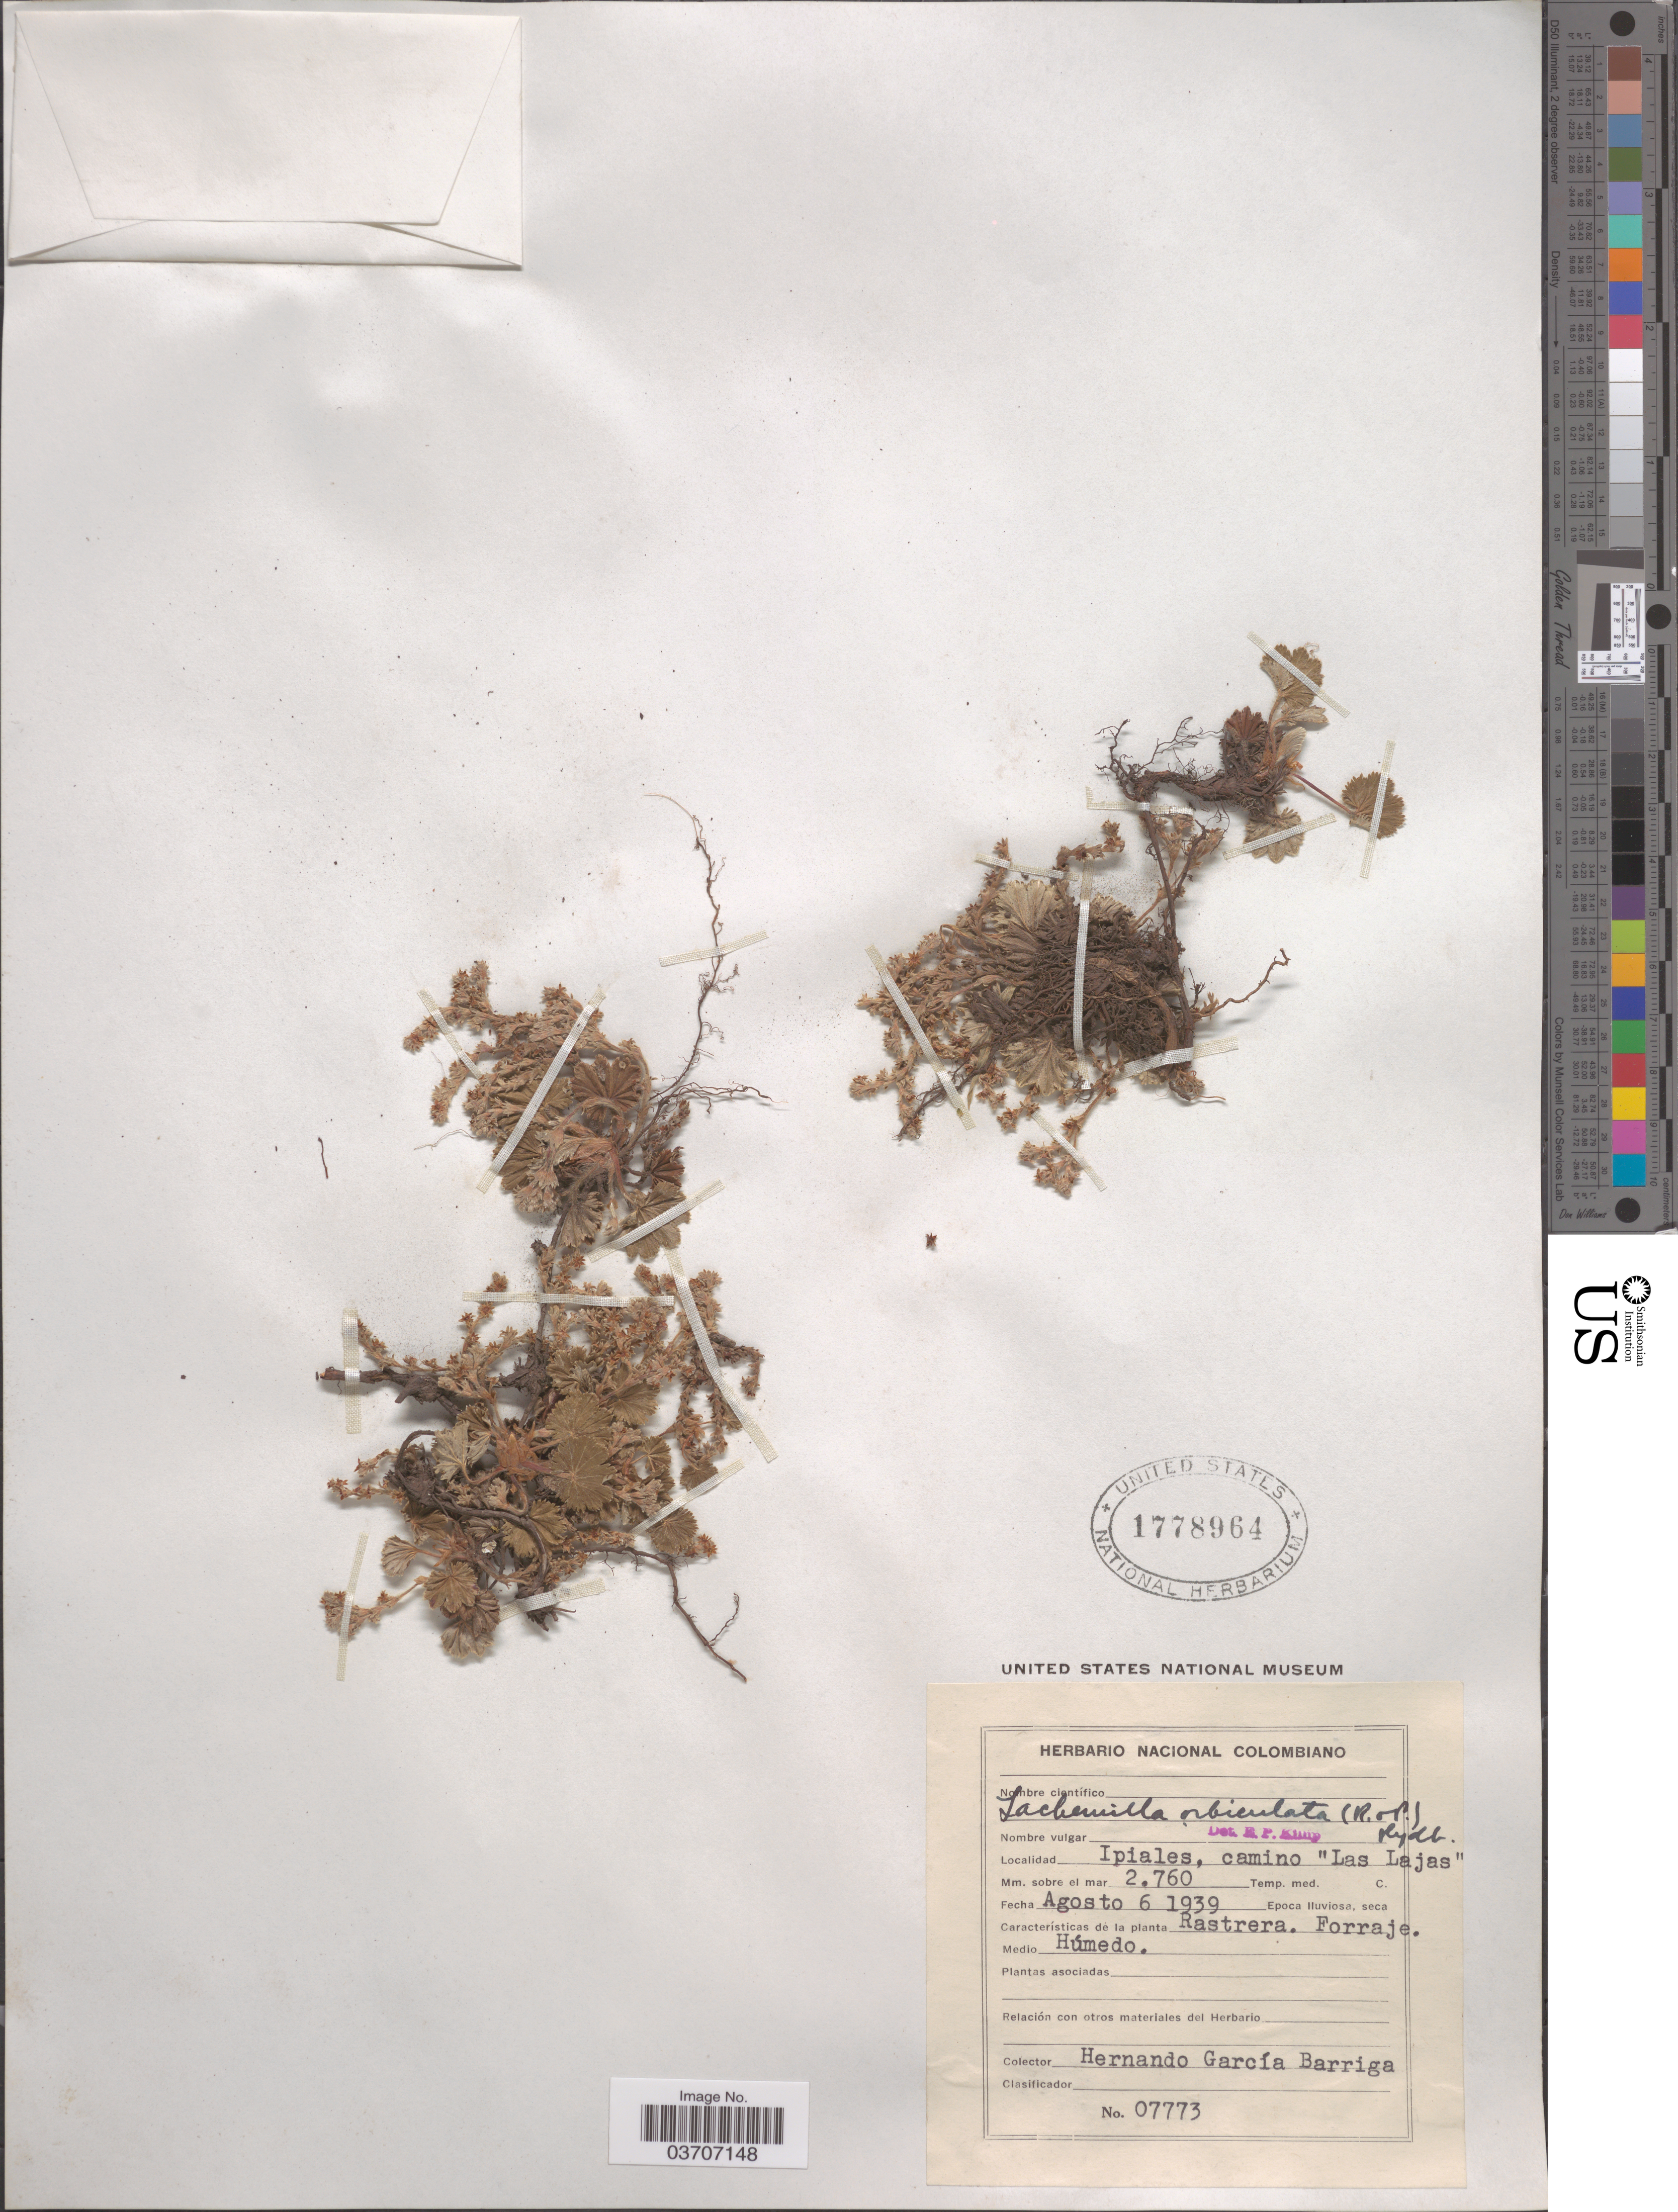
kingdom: Plantae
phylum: Tracheophyta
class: Magnoliopsida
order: Rosales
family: Rosaceae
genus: Lachemilla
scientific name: Lachemilla orbiculata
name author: (Ruiz & Pav.) Rydb.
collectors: H. García Barriga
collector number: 07773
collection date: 1939-08-06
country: Colombia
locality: Ipiales, camino "Las Lajas".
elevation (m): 2760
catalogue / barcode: US 1778964